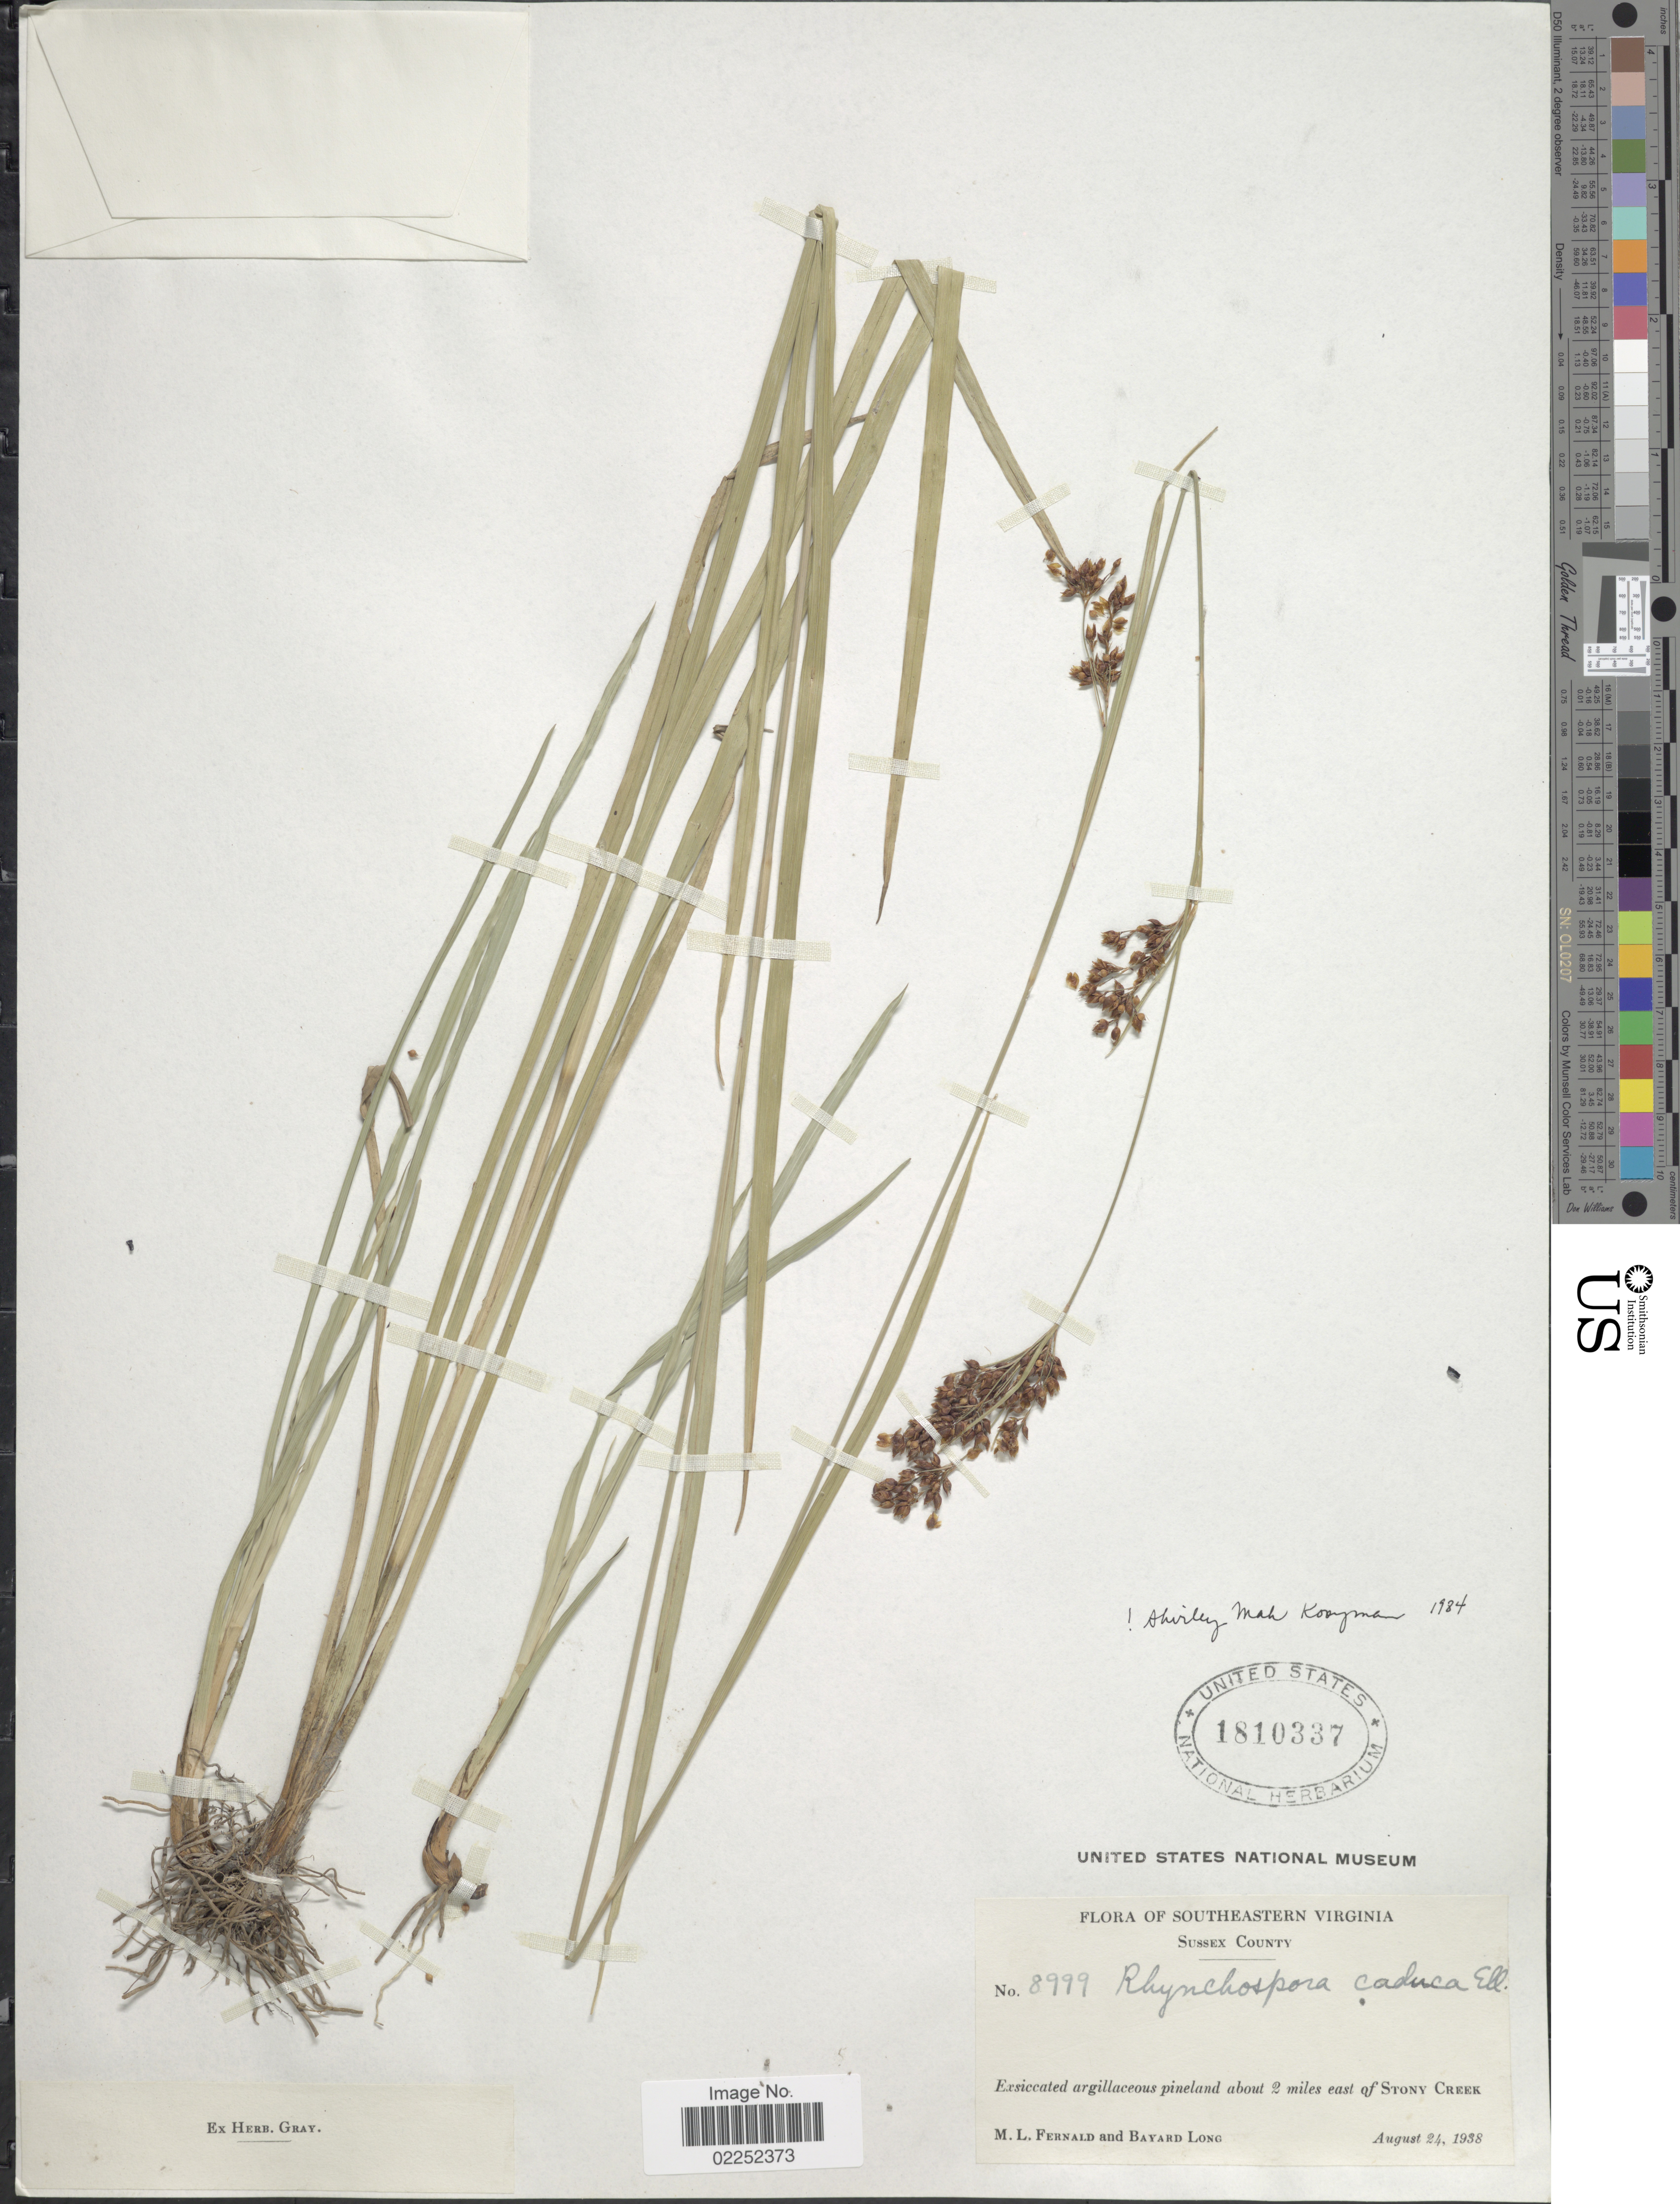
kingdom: Plantae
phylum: Tracheophyta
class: Liliopsida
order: Poales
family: Cyperaceae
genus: Rhynchospora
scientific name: Rhynchospora caduca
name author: Elliott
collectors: M. L. Fernald & B. Long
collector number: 8999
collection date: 1938-08-24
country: United States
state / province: Virginia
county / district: Sussex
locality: Southeastern Virginia, Sussex County, Exsiccated argillaceous pineland about 2 miles east of Stony Creek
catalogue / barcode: US 1810337